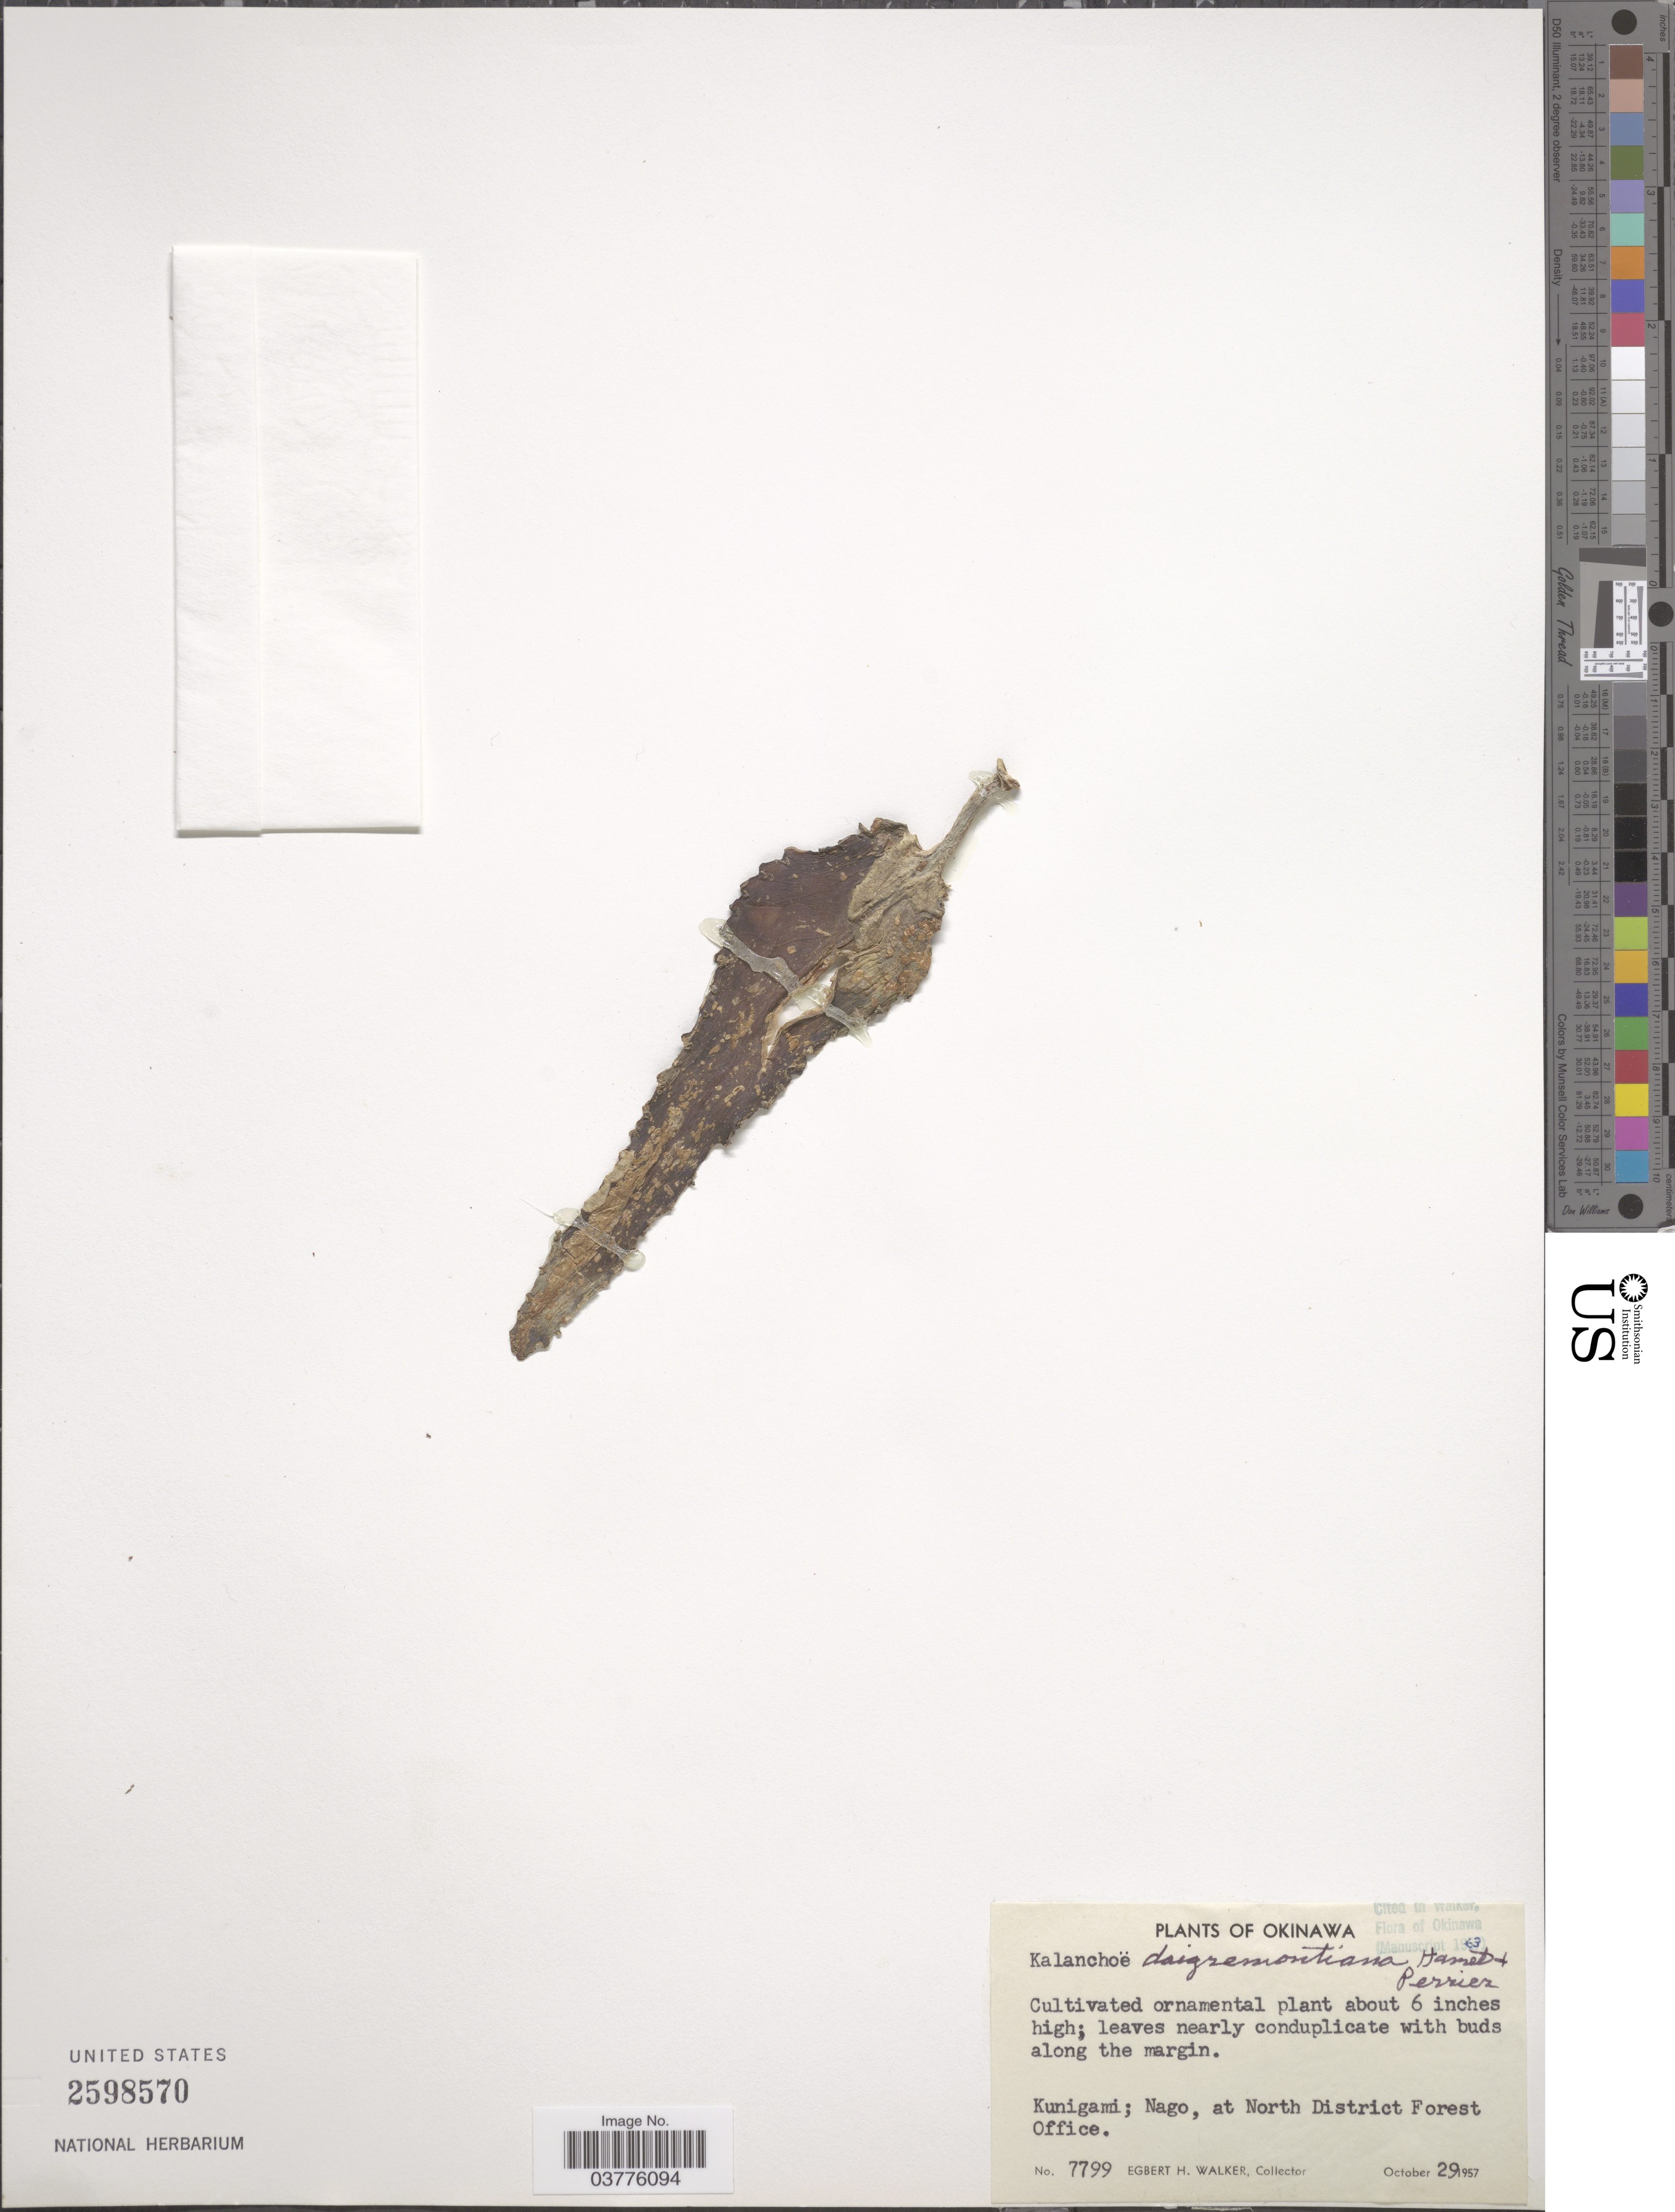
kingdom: Plantae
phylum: Tracheophyta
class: Magnoliopsida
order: Saxifragales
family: Crassulaceae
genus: Kalanchoe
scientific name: Kalanchoe daigremontiana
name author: Raym.-Hamet & H. Perrier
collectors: E. H. Walker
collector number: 7799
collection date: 1957-10-29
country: Japan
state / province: Okinawa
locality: Kunigami; Nago, at North District Forest Office.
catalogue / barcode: US 2598570